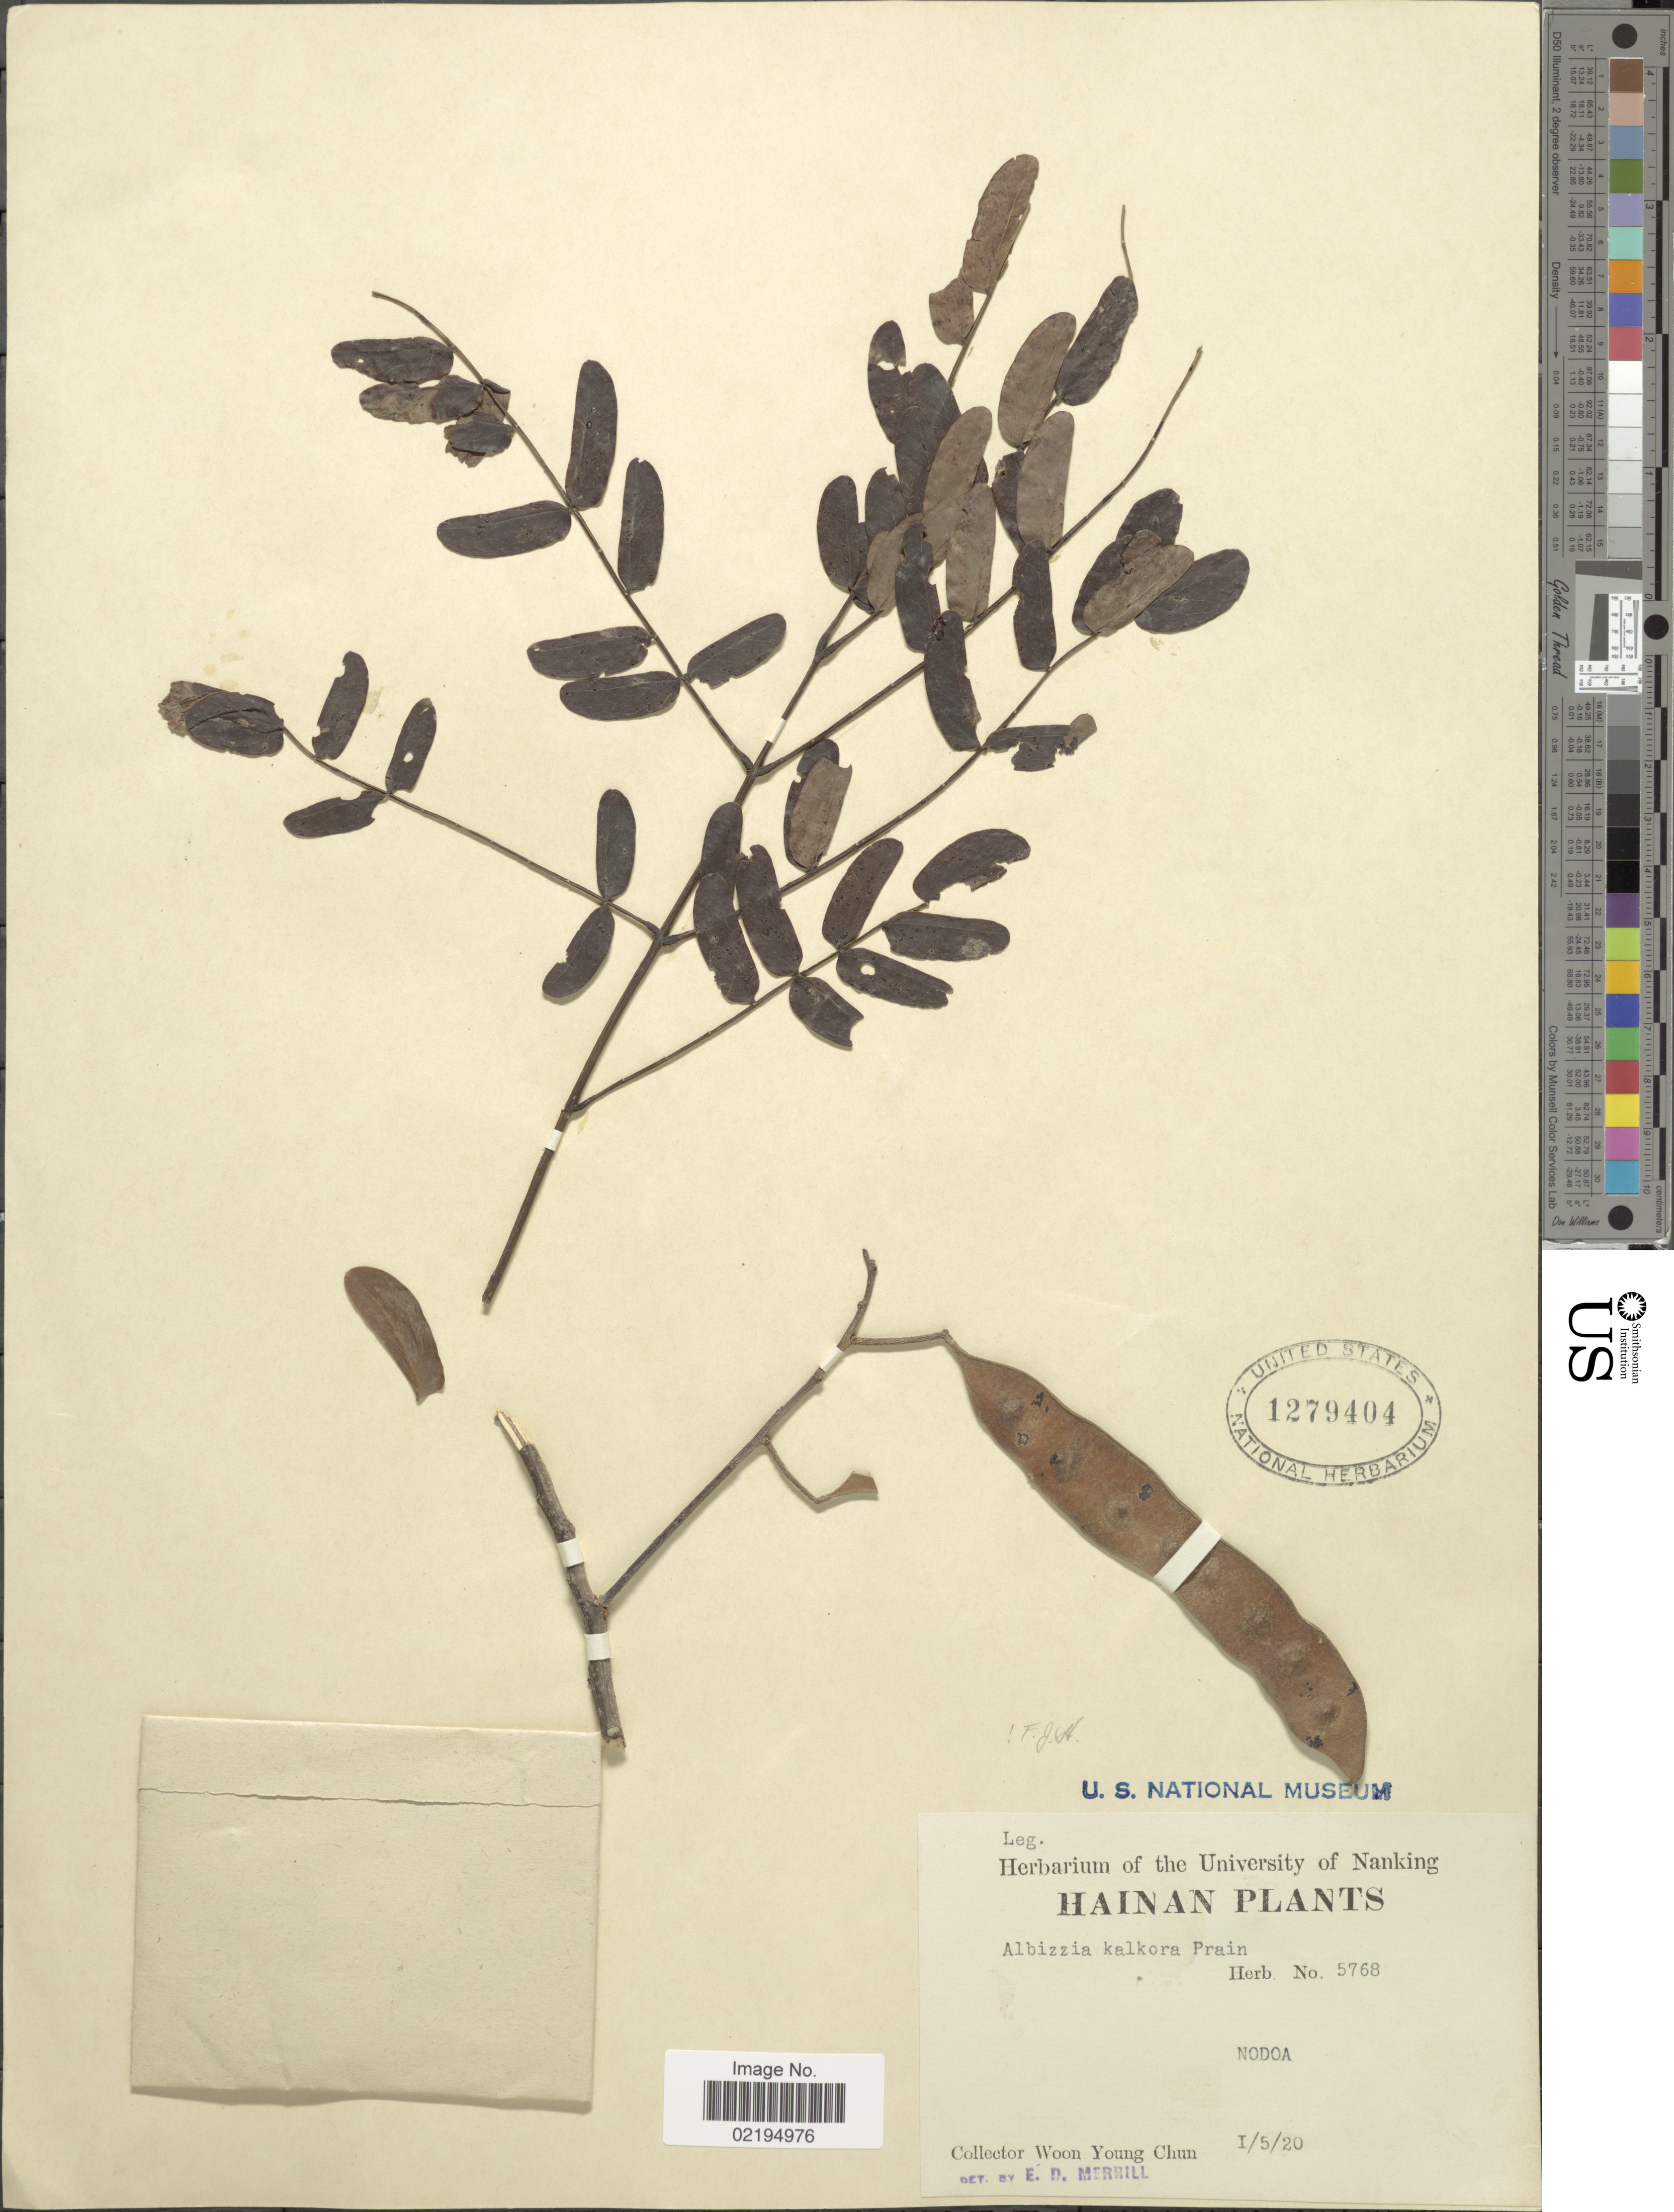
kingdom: Plantae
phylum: Tracheophyta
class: Magnoliopsida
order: Fabales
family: Fabaceae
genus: Albizia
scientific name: Albizia kalkora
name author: (Roxb.) Prain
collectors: W. Y. Chun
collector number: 5768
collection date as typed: Transcribed d/m/y: 1/5/20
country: China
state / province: Hainan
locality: Nodoa.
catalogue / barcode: US 1279404